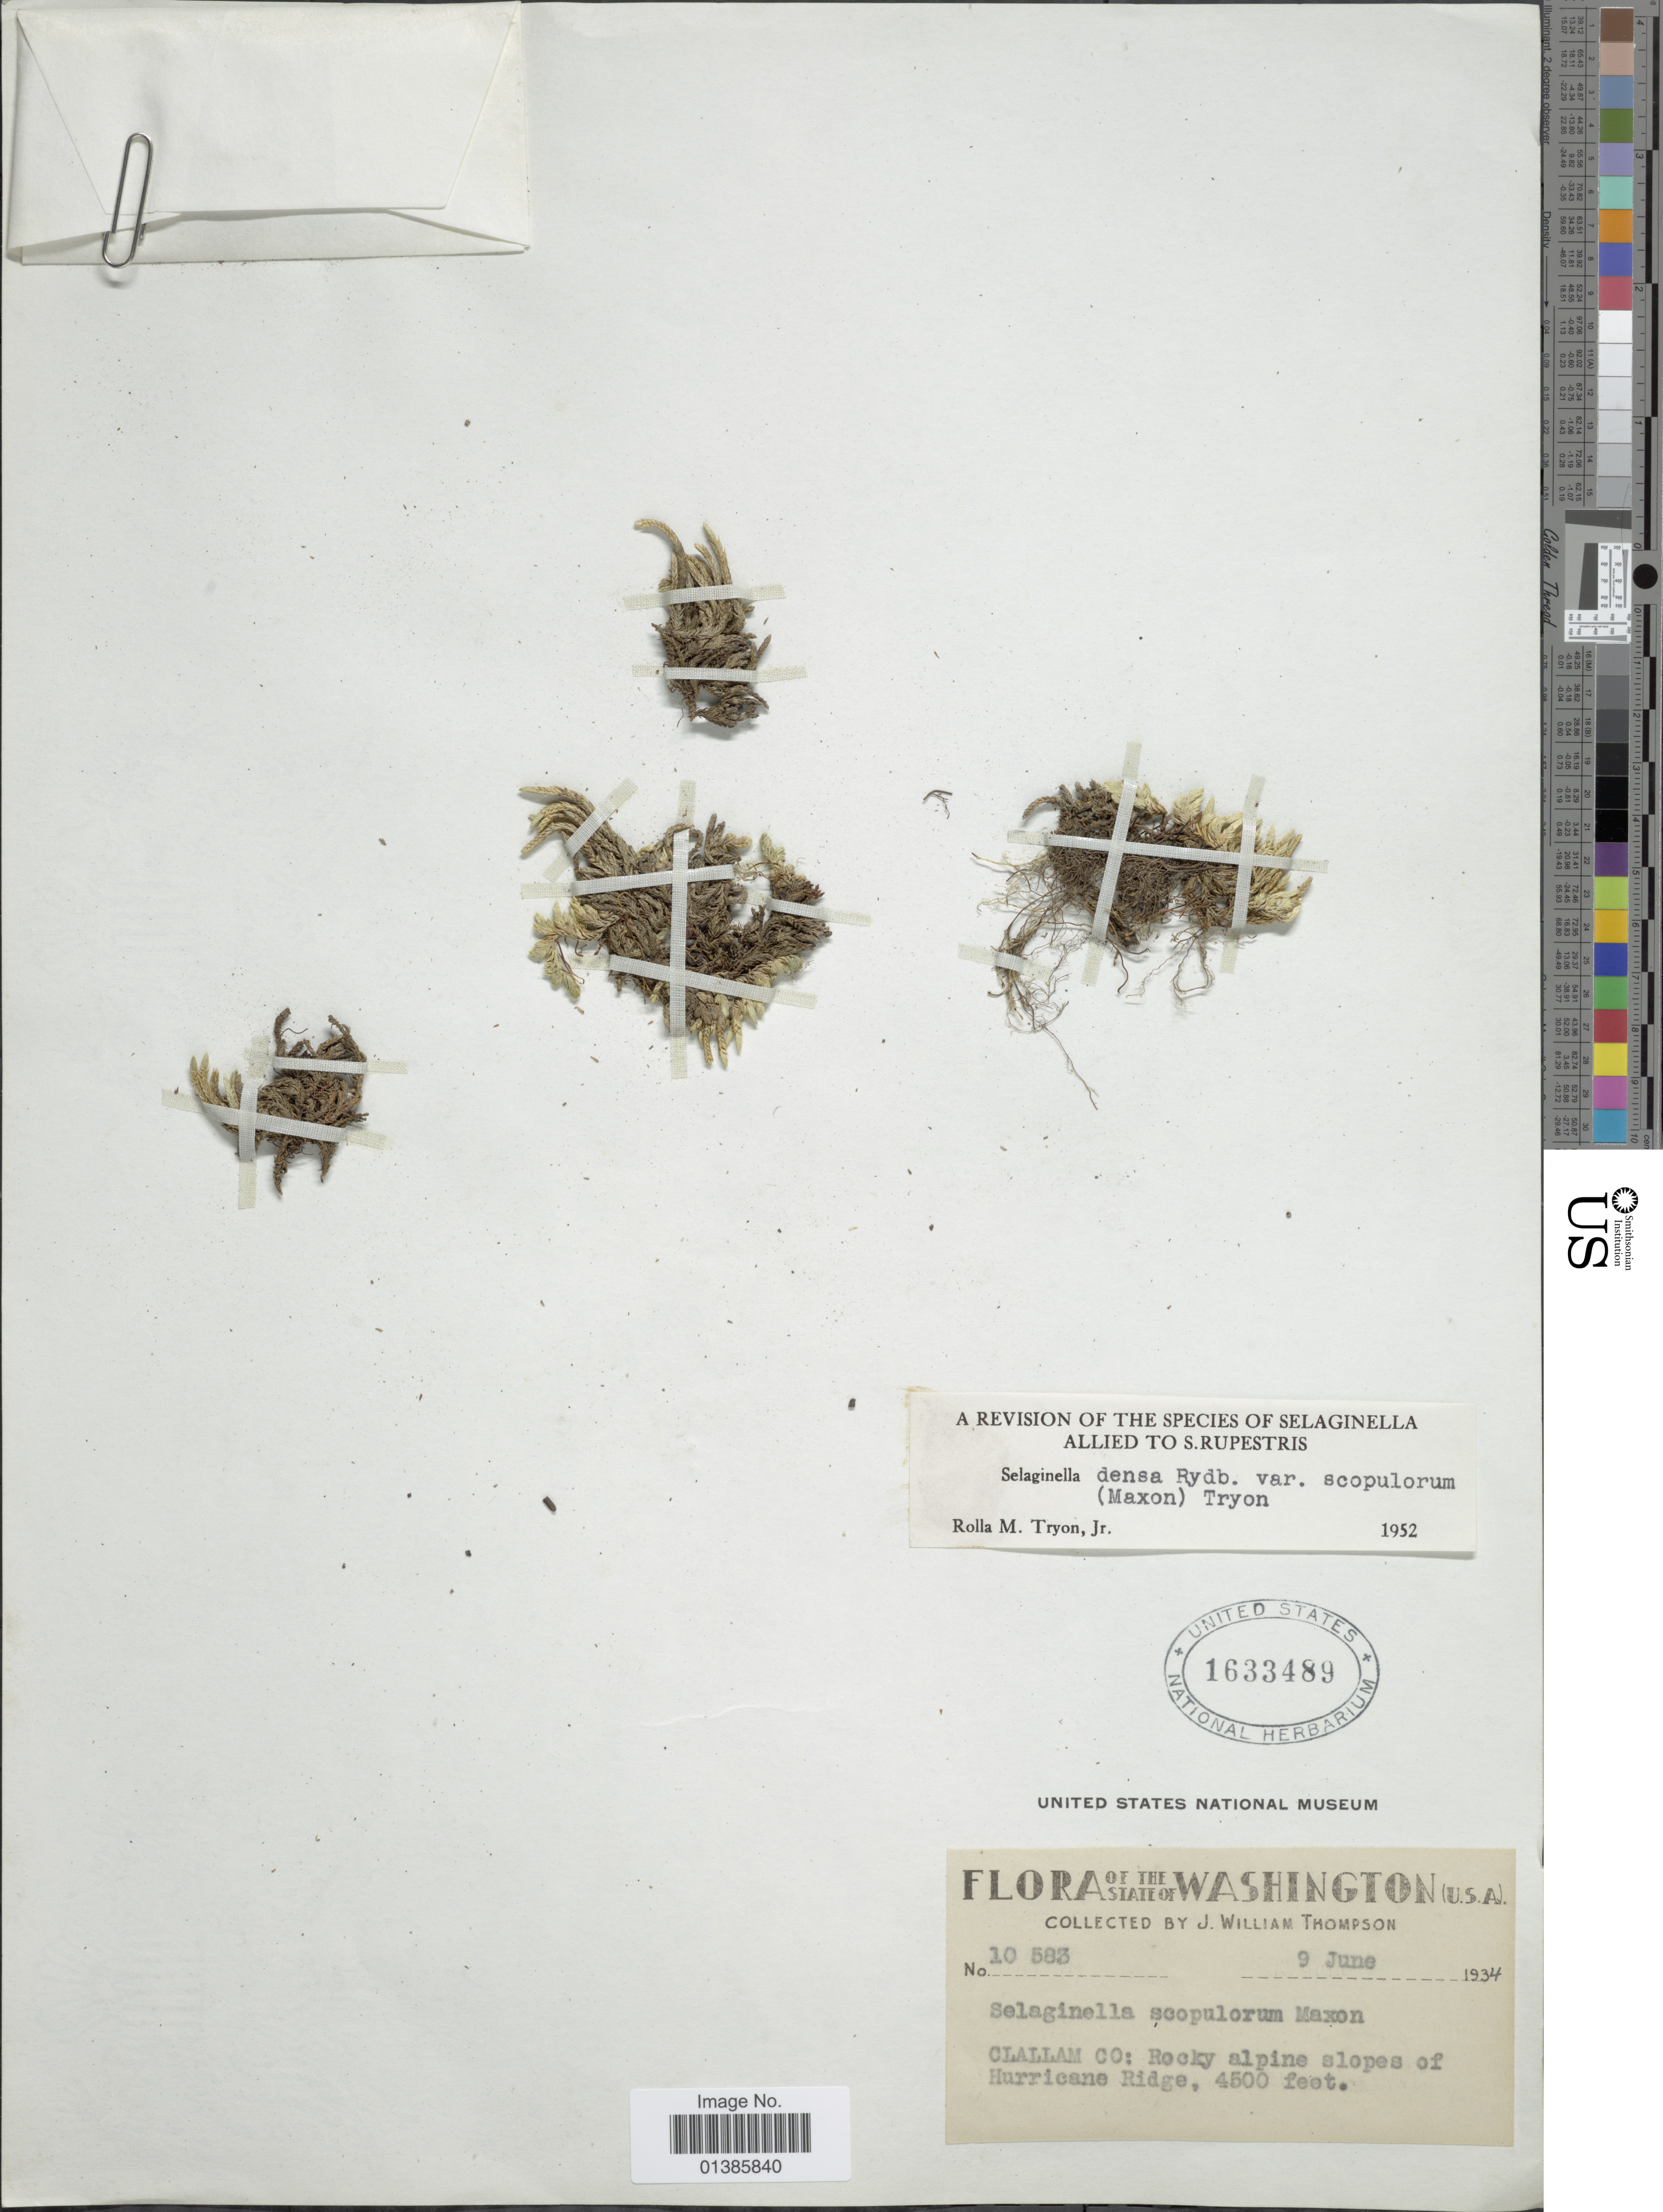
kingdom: Plantae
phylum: Tracheophyta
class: Lycopodiopsida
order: Selaginellales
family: Selaginellaceae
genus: Selaginella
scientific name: Selaginella densa var. scopulorum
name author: (Maxon) R.M. Tryon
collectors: J. W. Thompson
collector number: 10583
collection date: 1934-06-09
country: United States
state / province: Washington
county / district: Clallam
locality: Clallam Co: Rocky alpine slopes of Hurricane Ridge.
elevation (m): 1372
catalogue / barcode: US 1633489